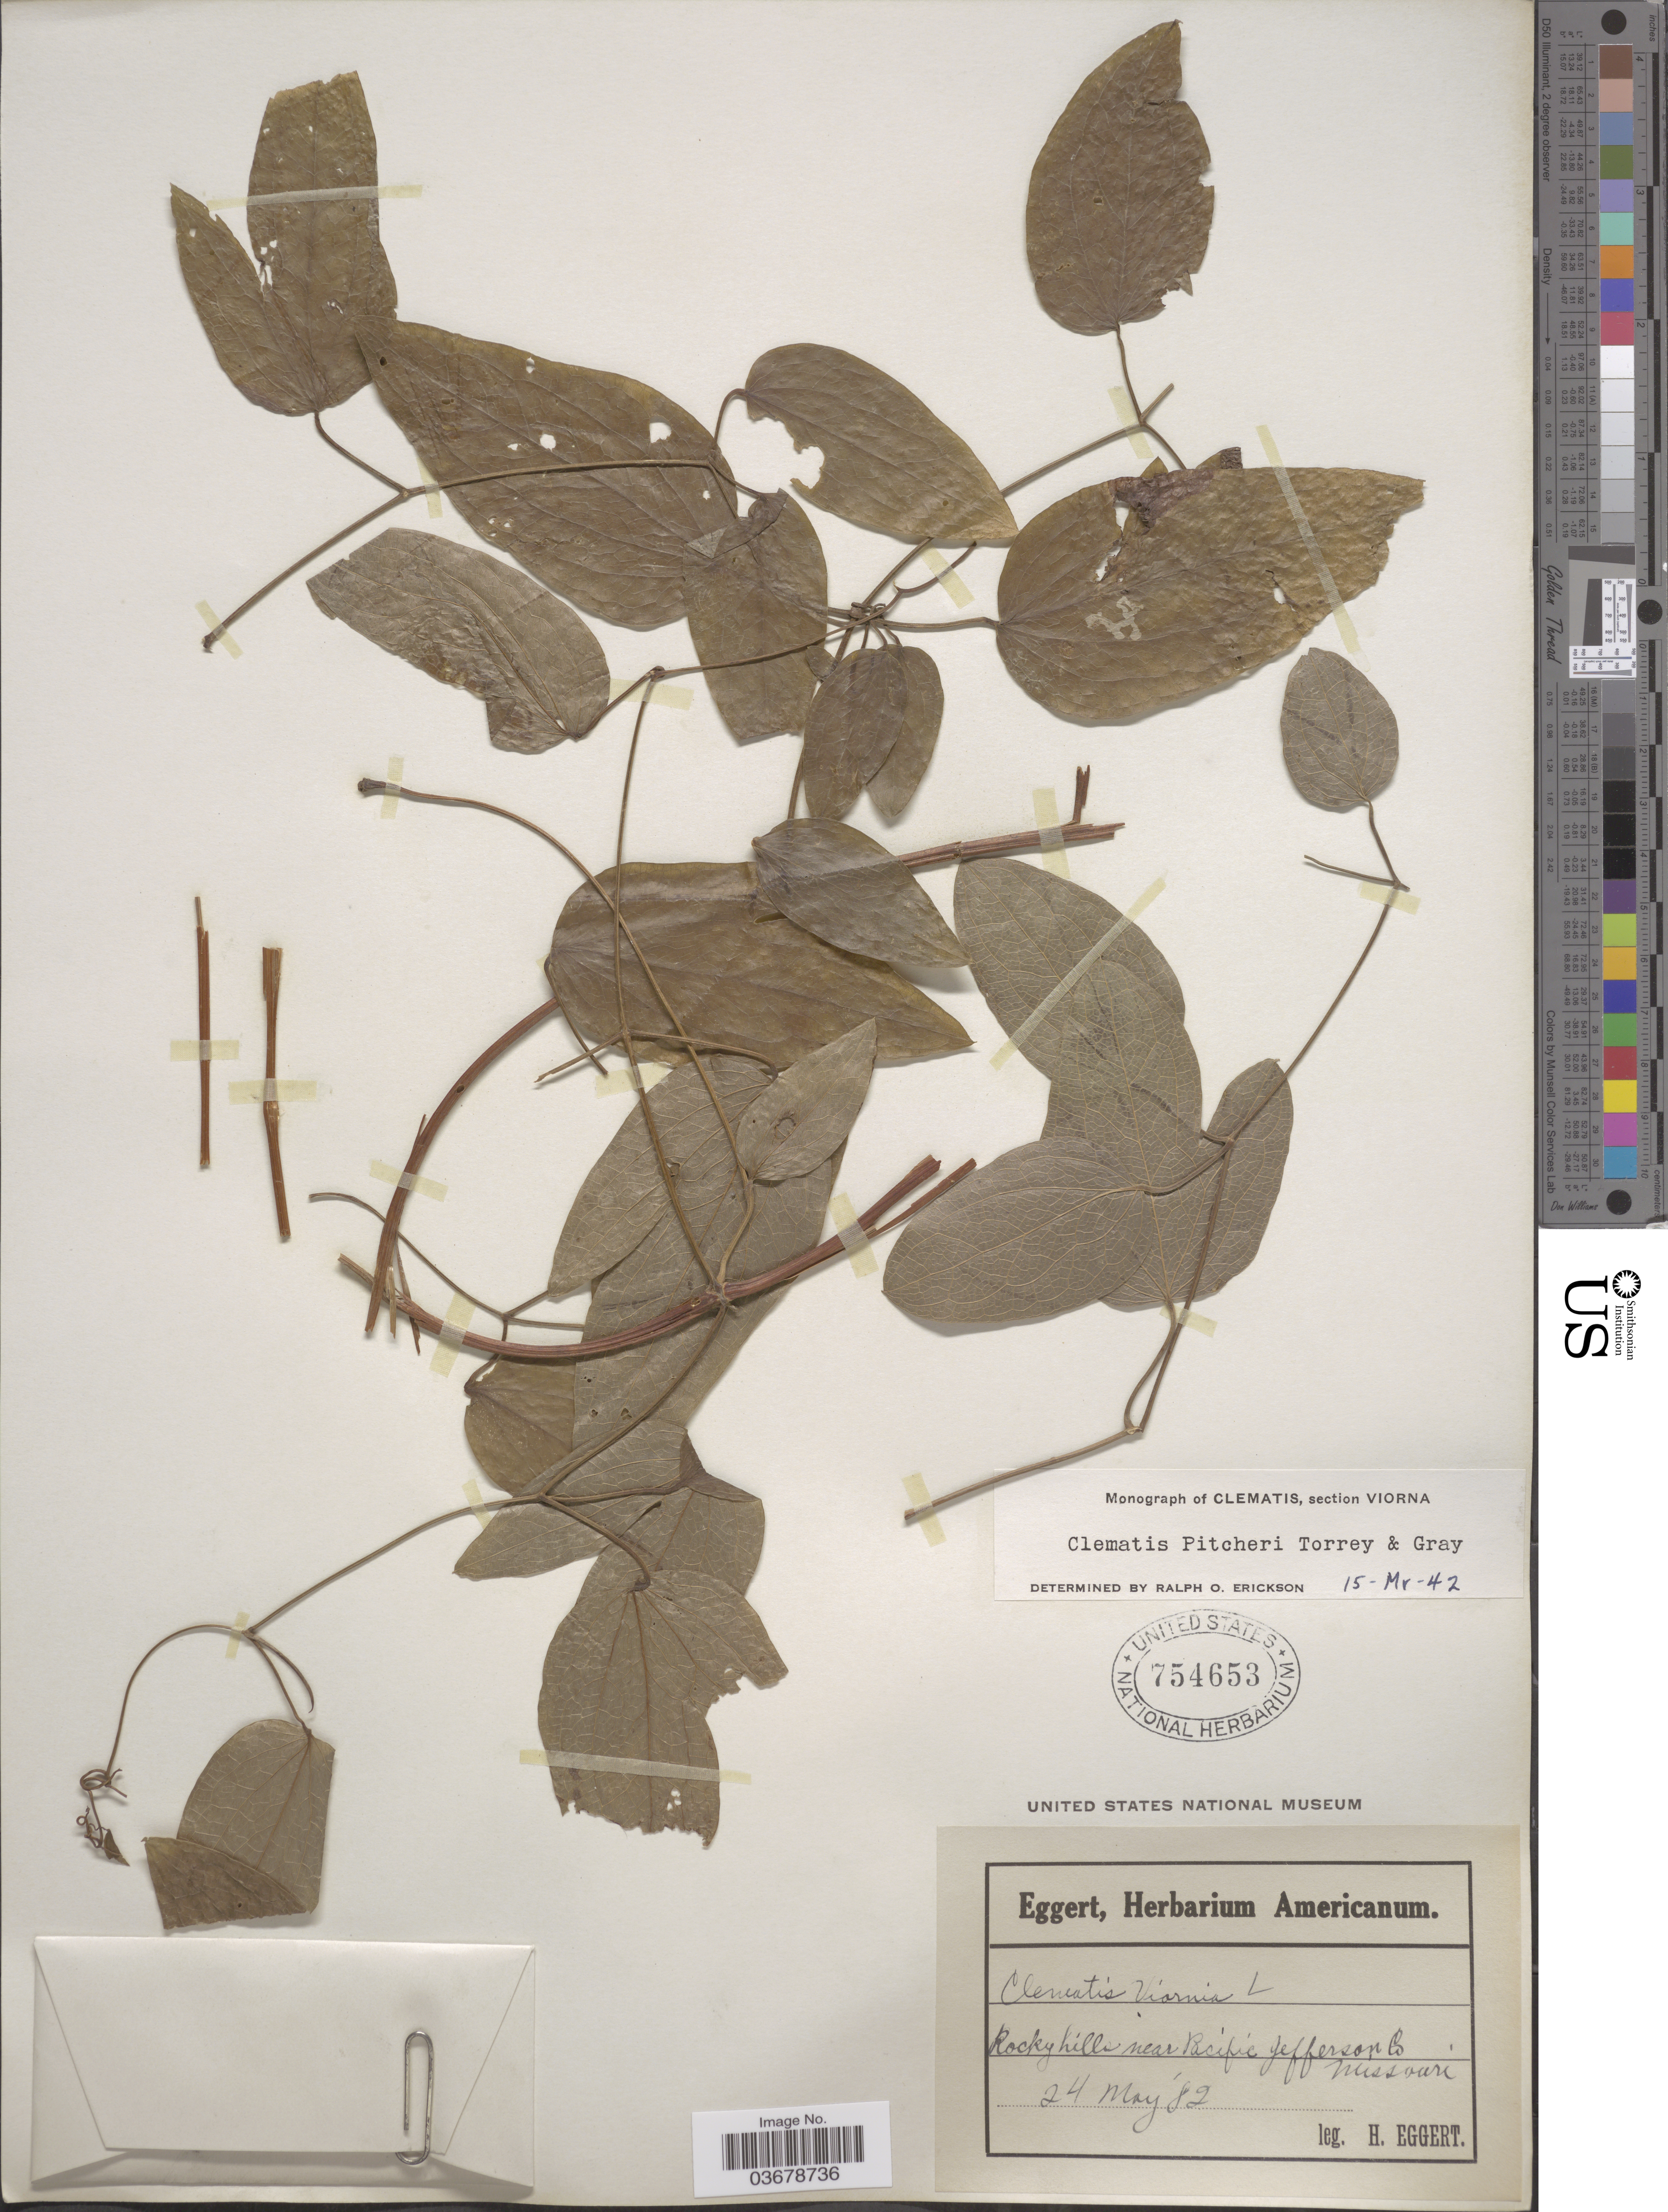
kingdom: Plantae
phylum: Tracheophyta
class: Magnoliopsida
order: Ranunculales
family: Ranunculaceae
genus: Clematis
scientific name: Clematis viorna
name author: L.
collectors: H. Eggert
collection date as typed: Transcribed d/m/y: 24/5/82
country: United States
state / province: Missouri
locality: Rocky hills near Pacific Jefferson Co.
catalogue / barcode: US 754653